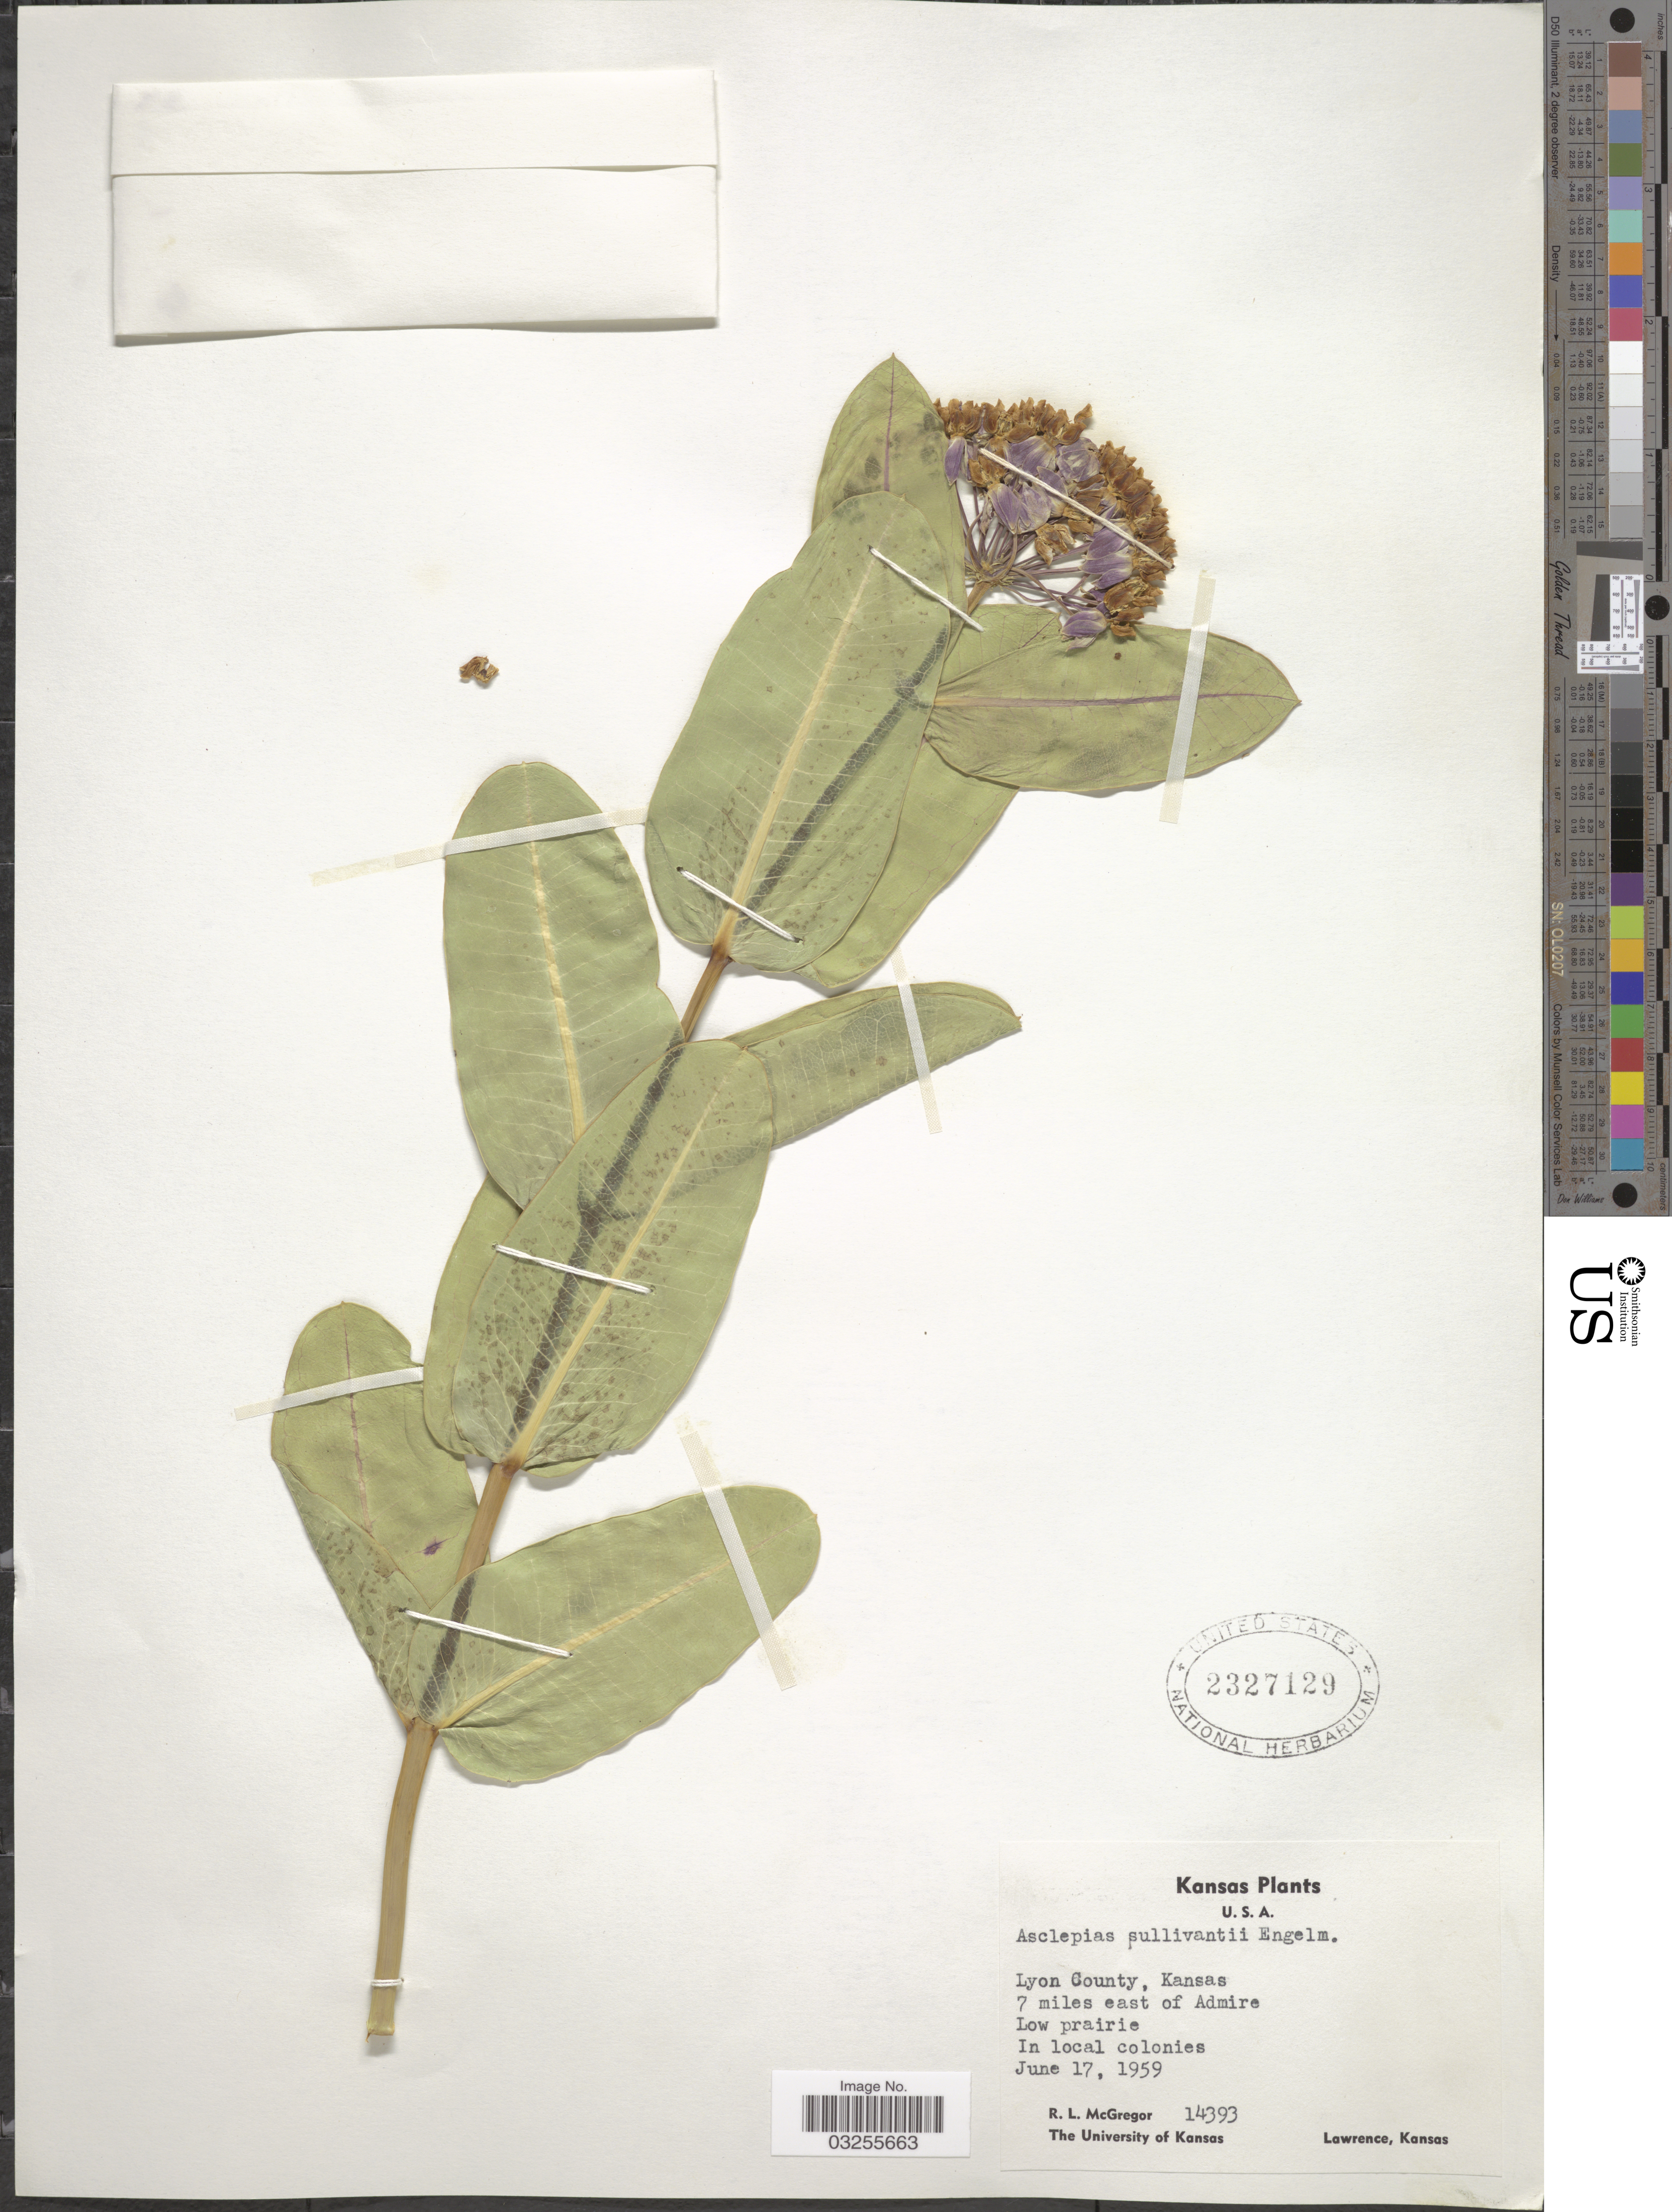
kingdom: Plantae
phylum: Tracheophyta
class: Magnoliopsida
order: Gentianales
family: Apocynaceae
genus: Asclepias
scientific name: Asclepias sullivantii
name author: Engelm. ex A. Gray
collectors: R. McGregor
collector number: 14393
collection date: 1959-06-17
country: United States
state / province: Kansas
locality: U.S.A. Lyon County. 7 miles east of Admire.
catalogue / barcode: US 2327129